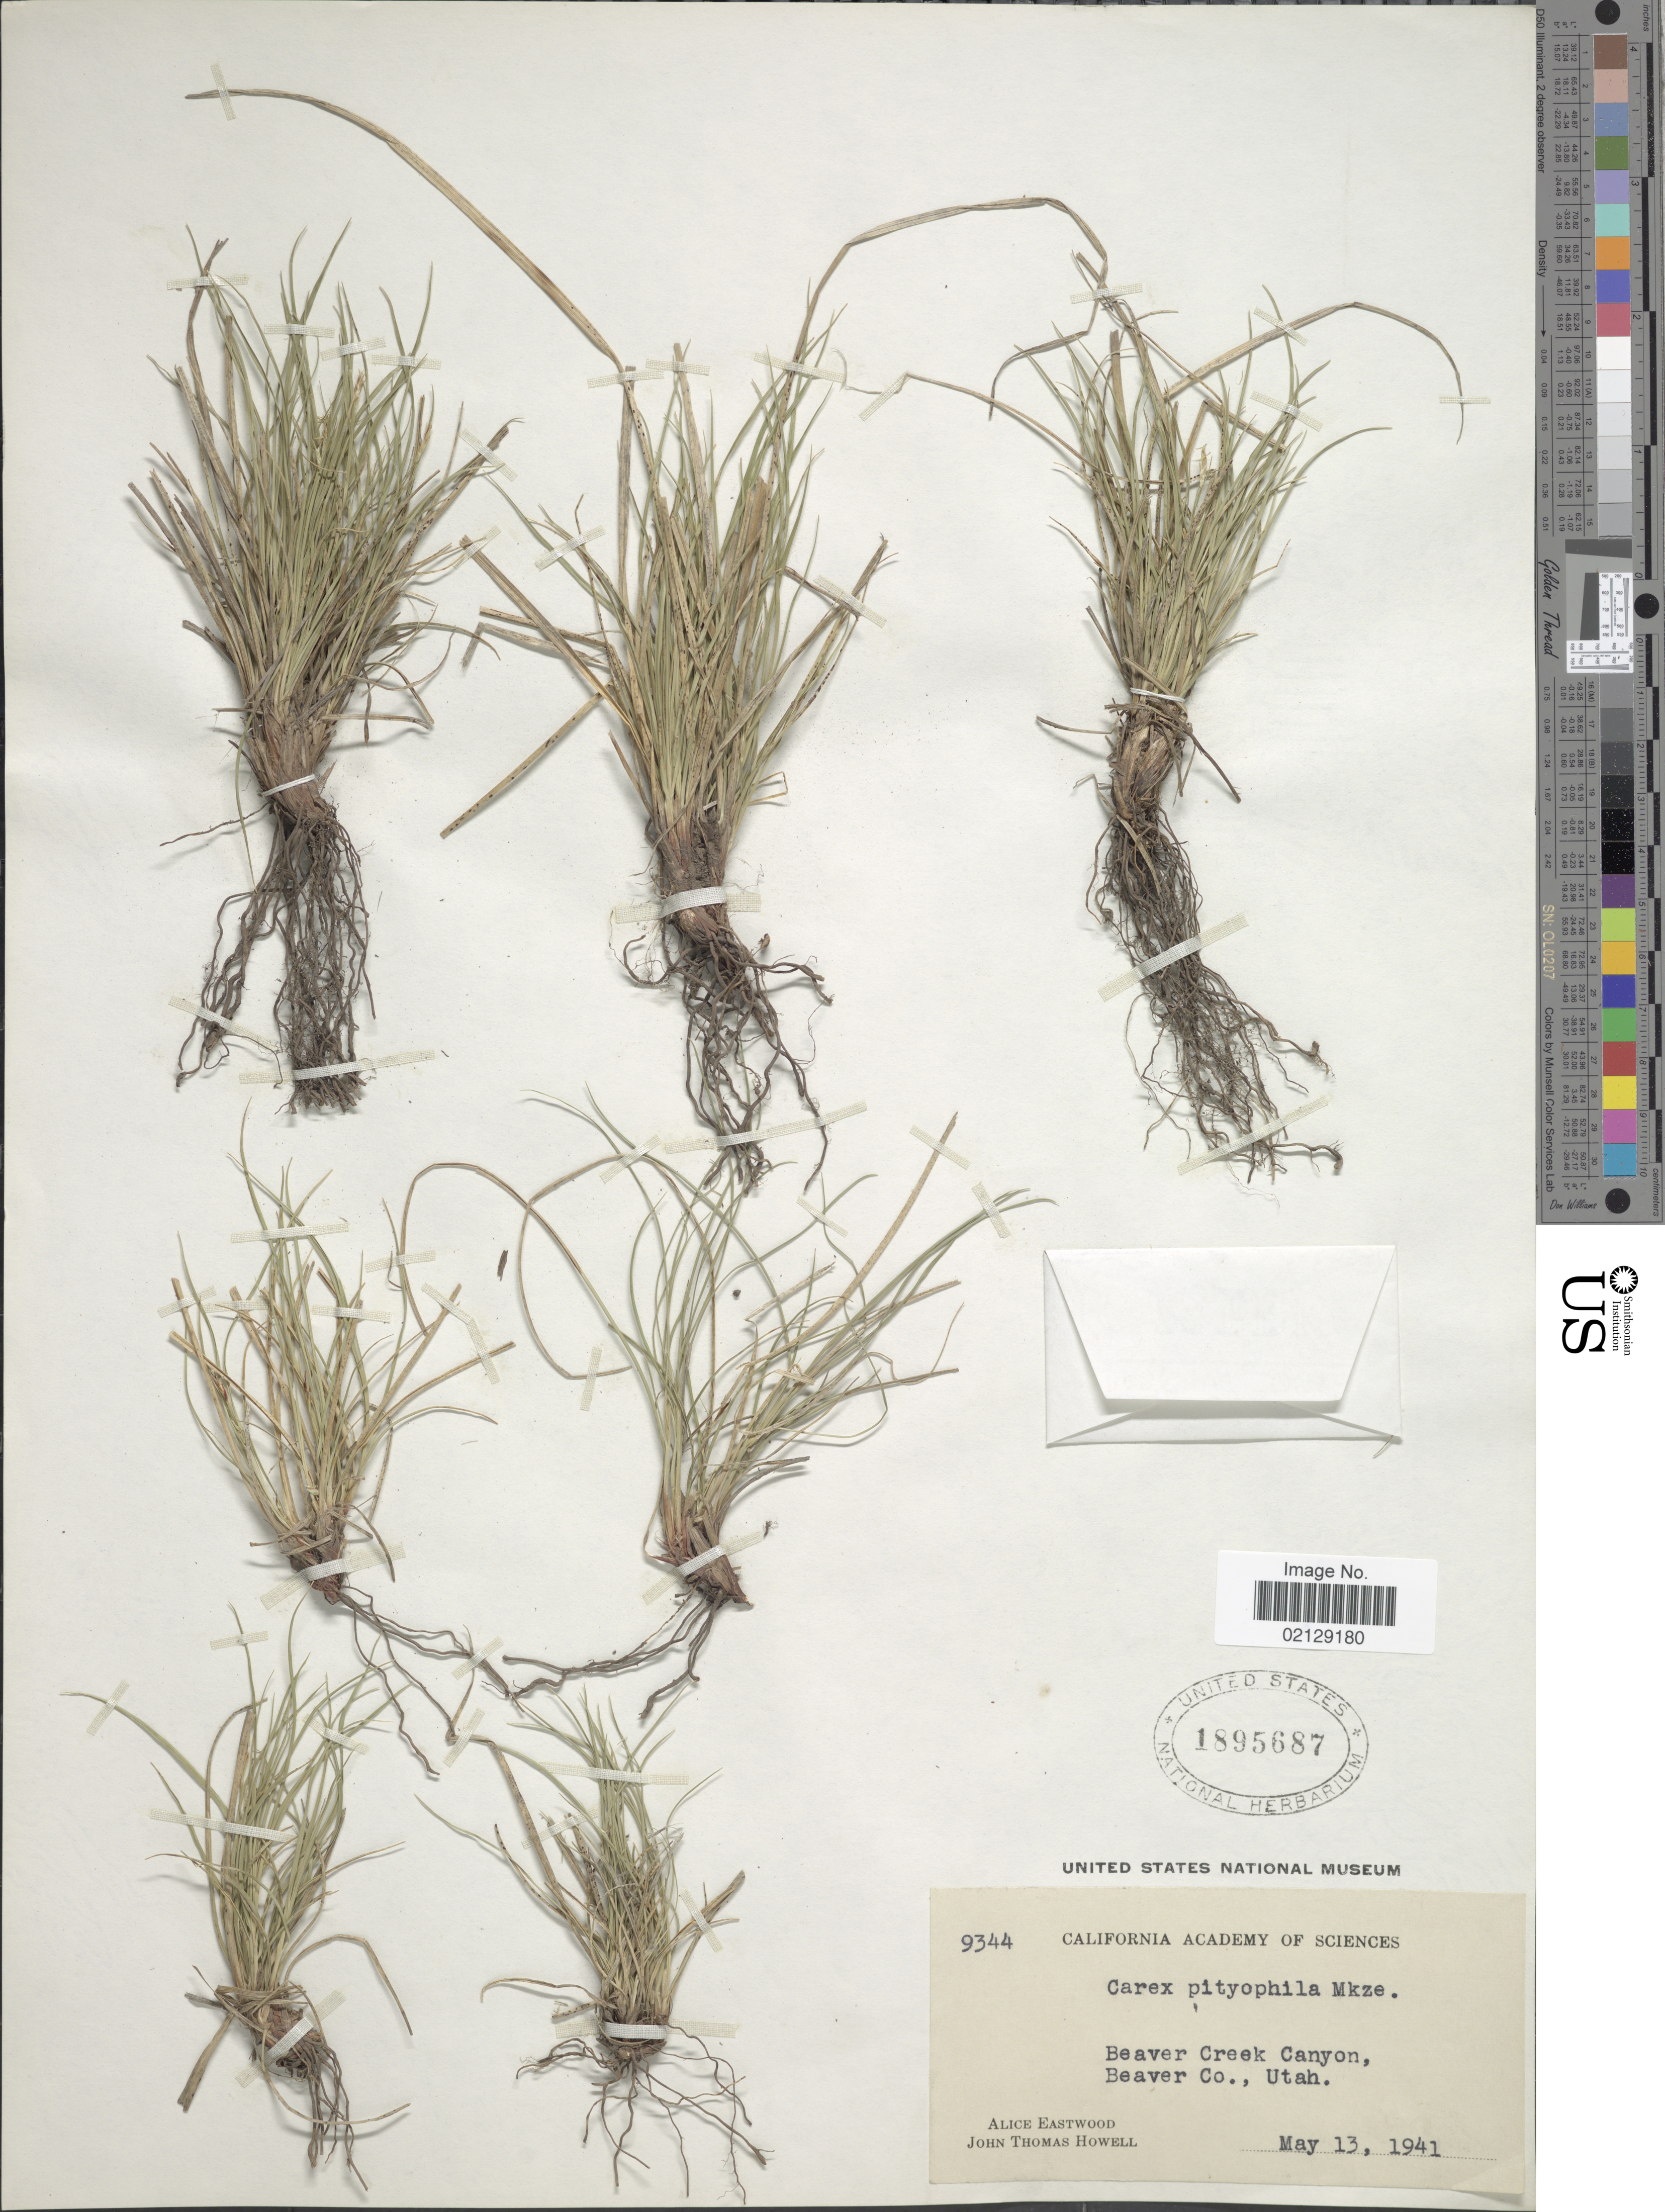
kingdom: Plantae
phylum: Tracheophyta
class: Liliopsida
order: Poales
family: Cyperaceae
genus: Carex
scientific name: Carex pityophila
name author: Mack.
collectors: A. Eastwood & J. T. Howell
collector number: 9344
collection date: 1941-05-13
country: United States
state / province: Utah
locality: Beaver Creek Canyon, Beaver Co., Utah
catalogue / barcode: US 1895687